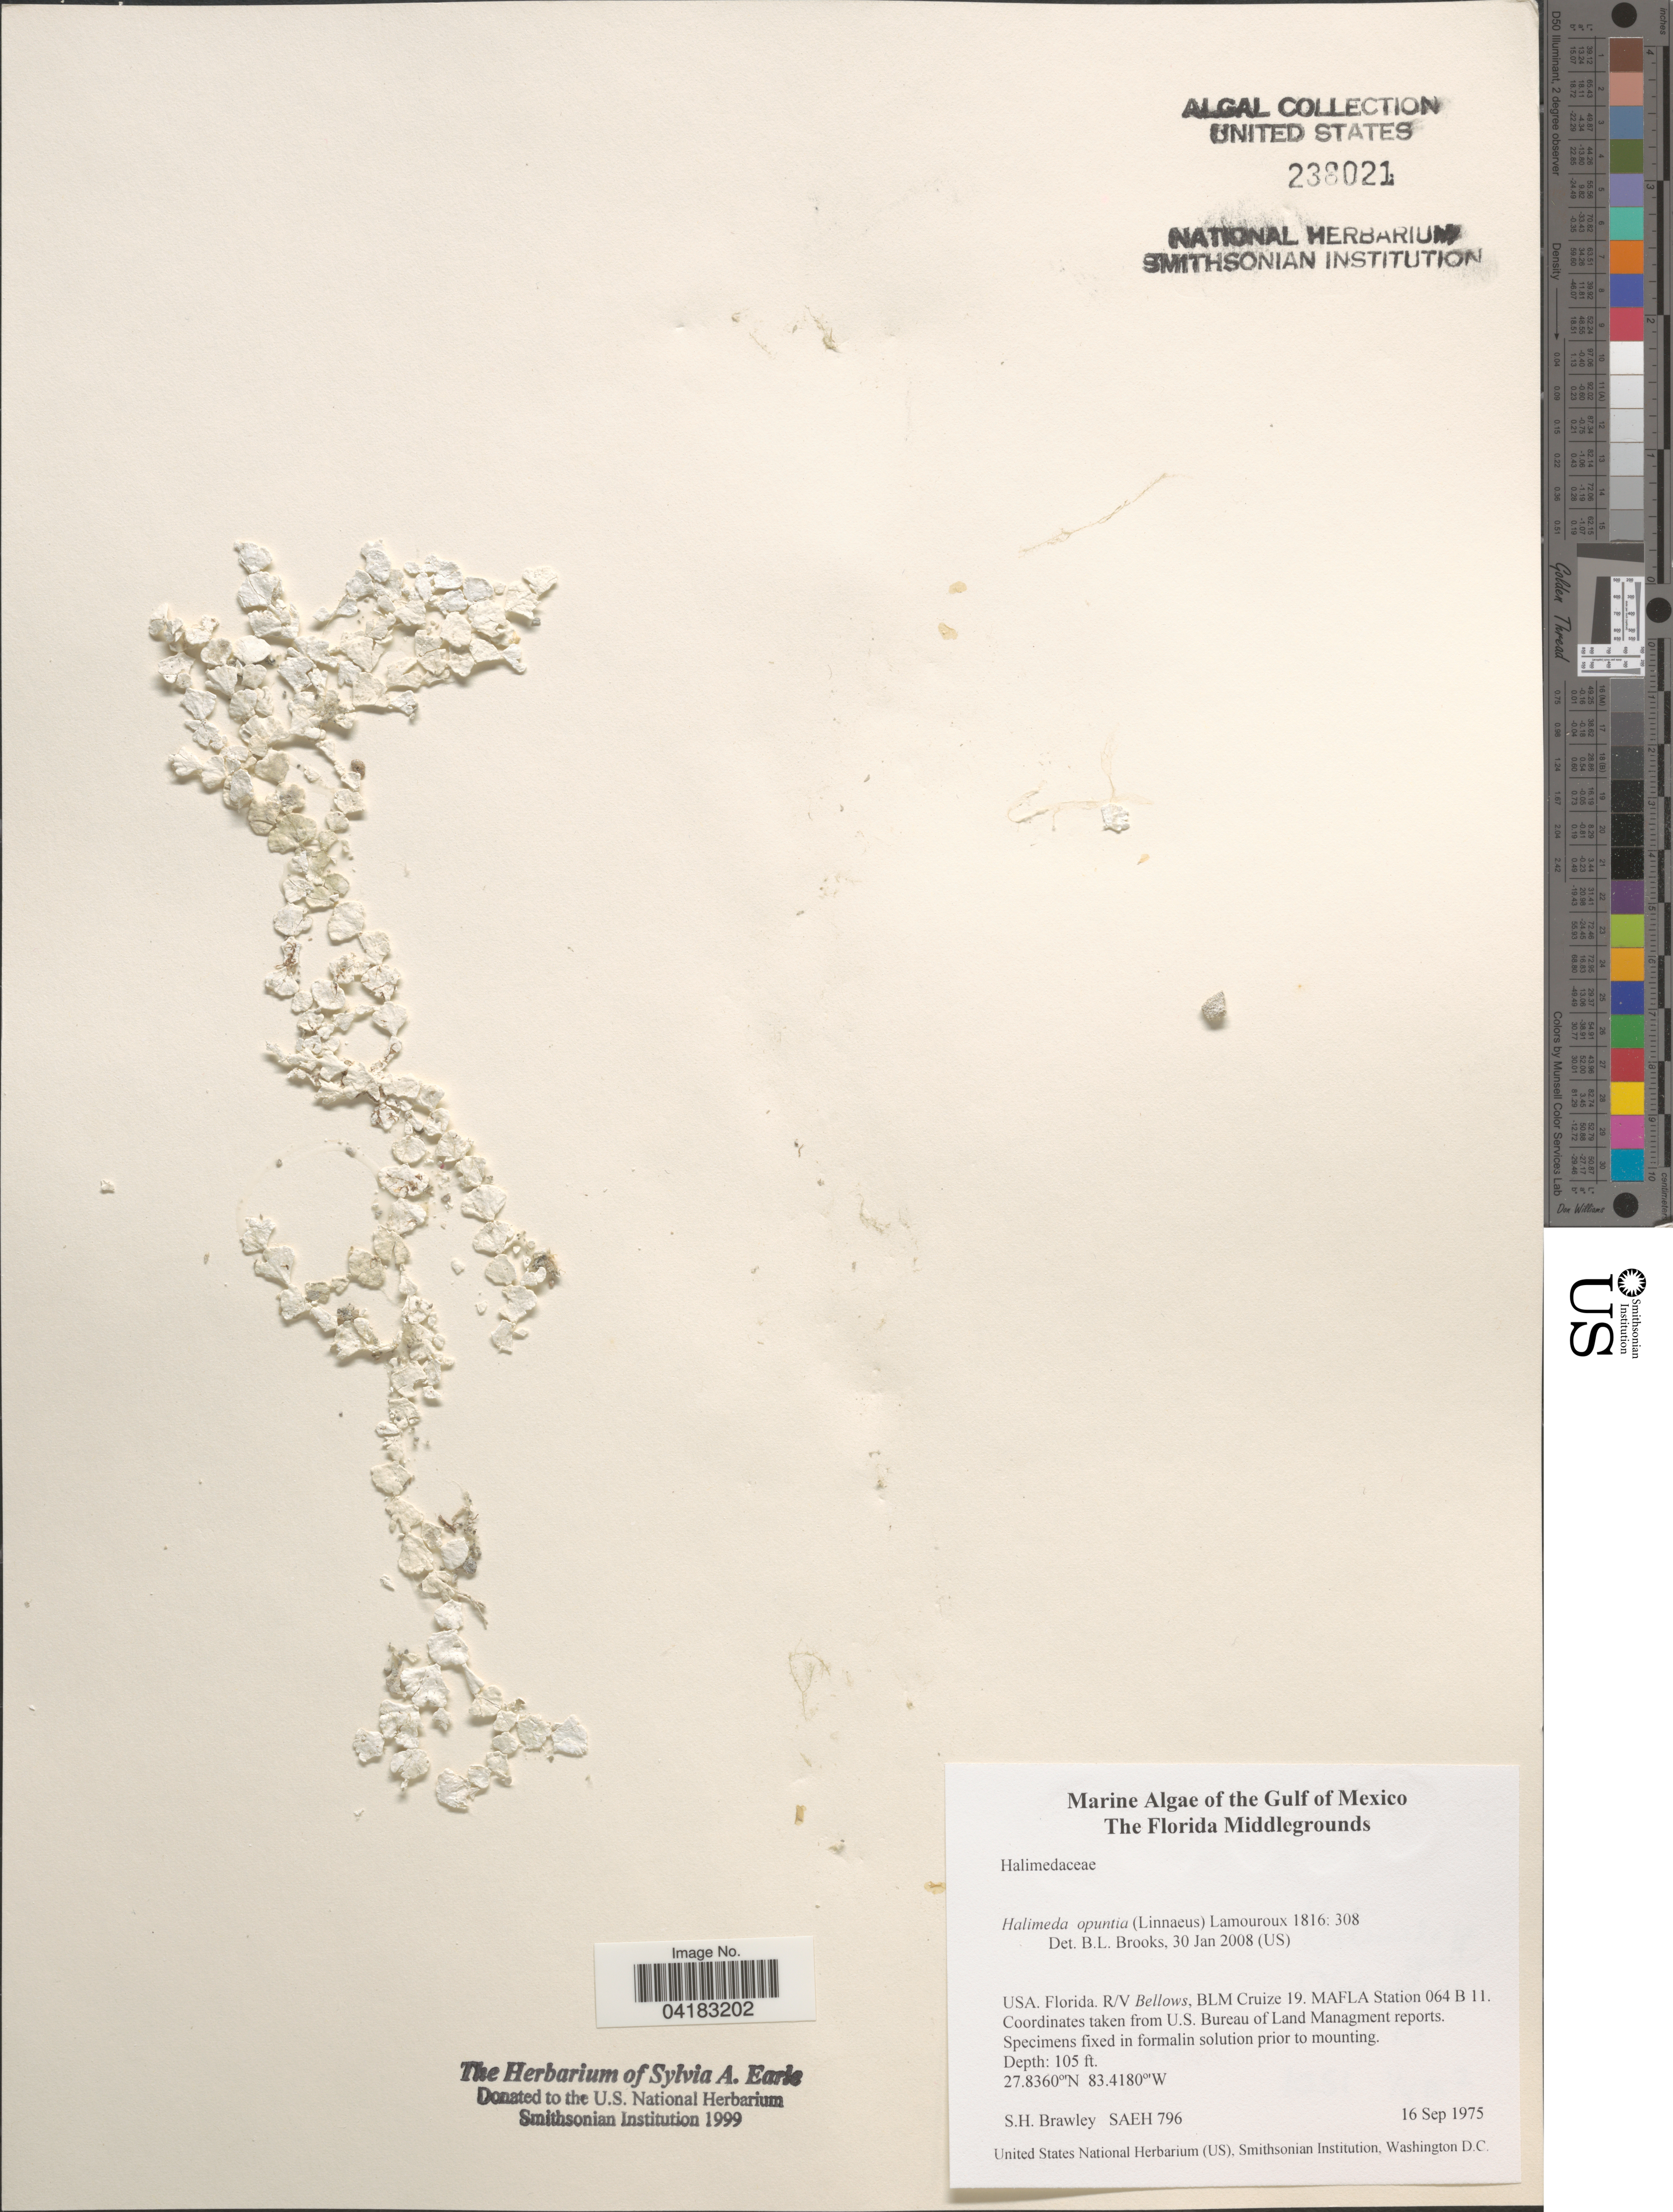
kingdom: Plantae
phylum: Chlorophyta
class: Ulvophyceae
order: Bryopsidales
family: Halimedaceae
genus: Halimeda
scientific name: Halimeda opuntia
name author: (L.) J.V.Lamouroux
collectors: S. Brawley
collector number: SAEH796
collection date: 1975-09-16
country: United States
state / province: Florida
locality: Gulf of Mexico. The Florida Middlegrounds. R/V Bellows, BLM Cruize 19. MAFLA Station 064 B 11.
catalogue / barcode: US 238021